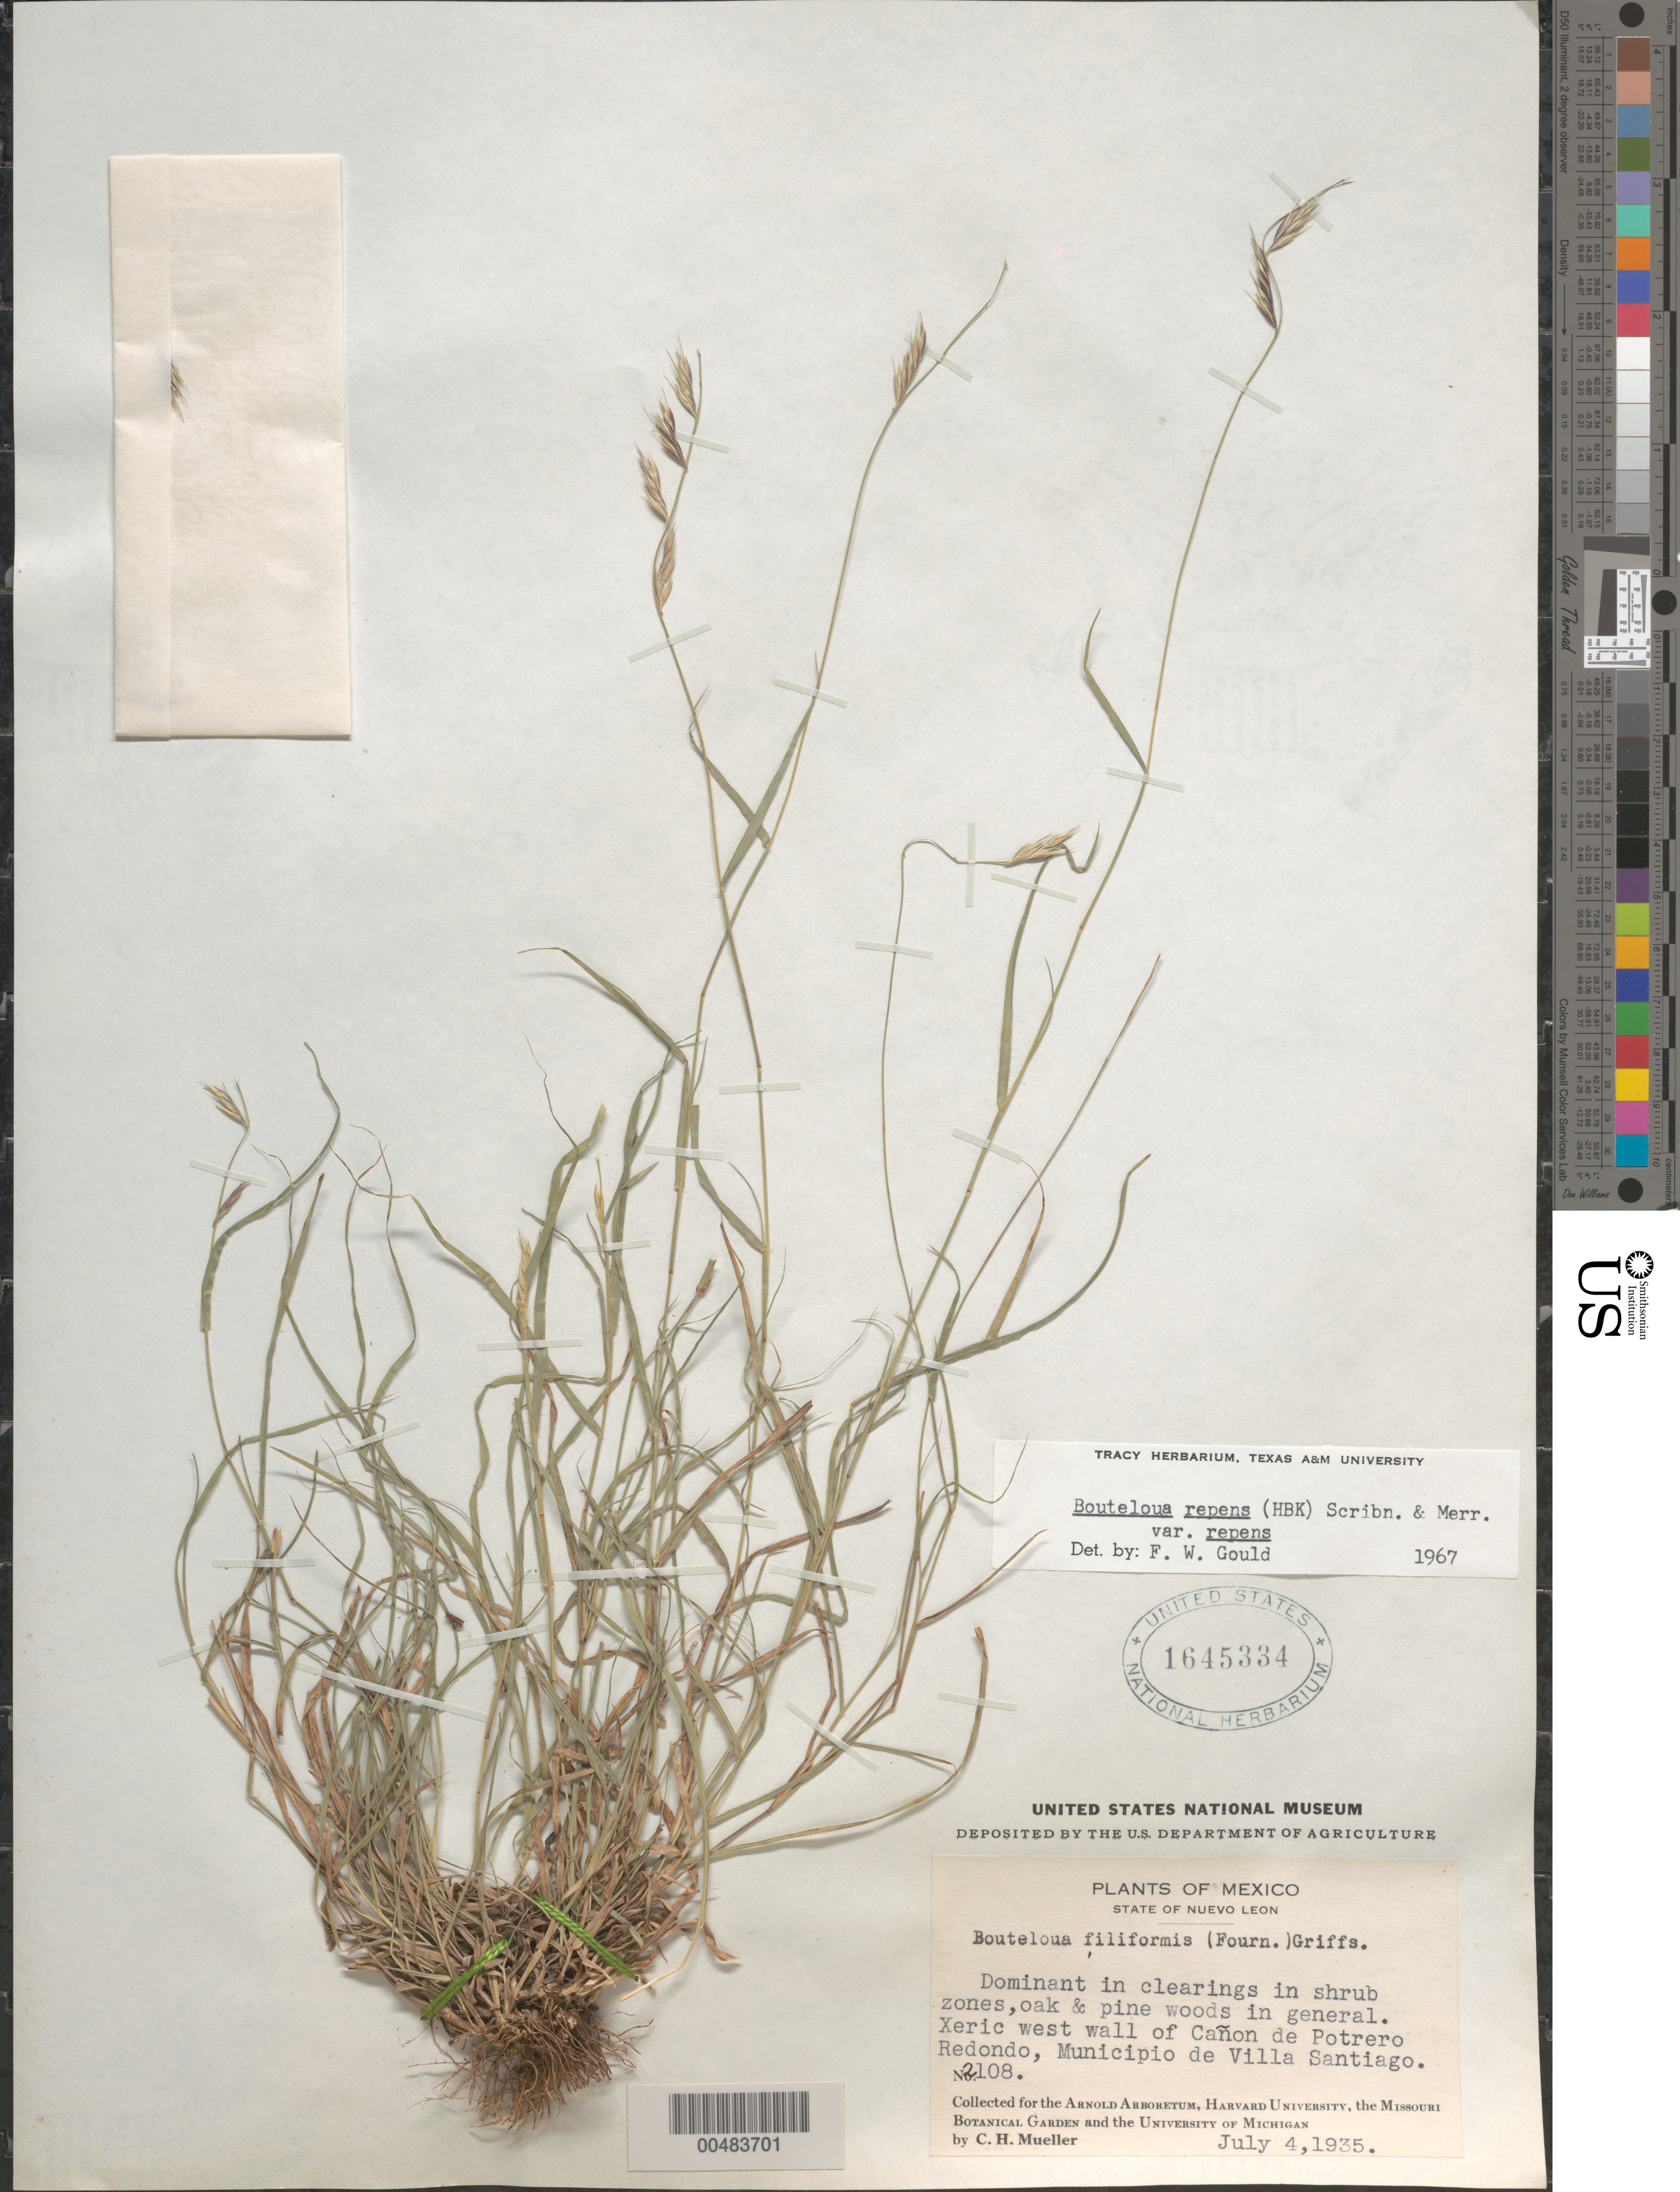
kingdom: Plantae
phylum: Tracheophyta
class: Liliopsida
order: Poales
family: Poaceae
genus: Bouteloua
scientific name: Bouteloua repens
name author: (Kunth) Scribn. & Merr.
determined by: Gould, F. W.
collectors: C. H. Muller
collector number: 2108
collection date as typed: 4 Jul 1935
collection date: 1935-07-04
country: Mexico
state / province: Nuevo León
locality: W wall of Cañon de Potrero Redondo, Mun de Villa Santiago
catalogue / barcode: US 1645334